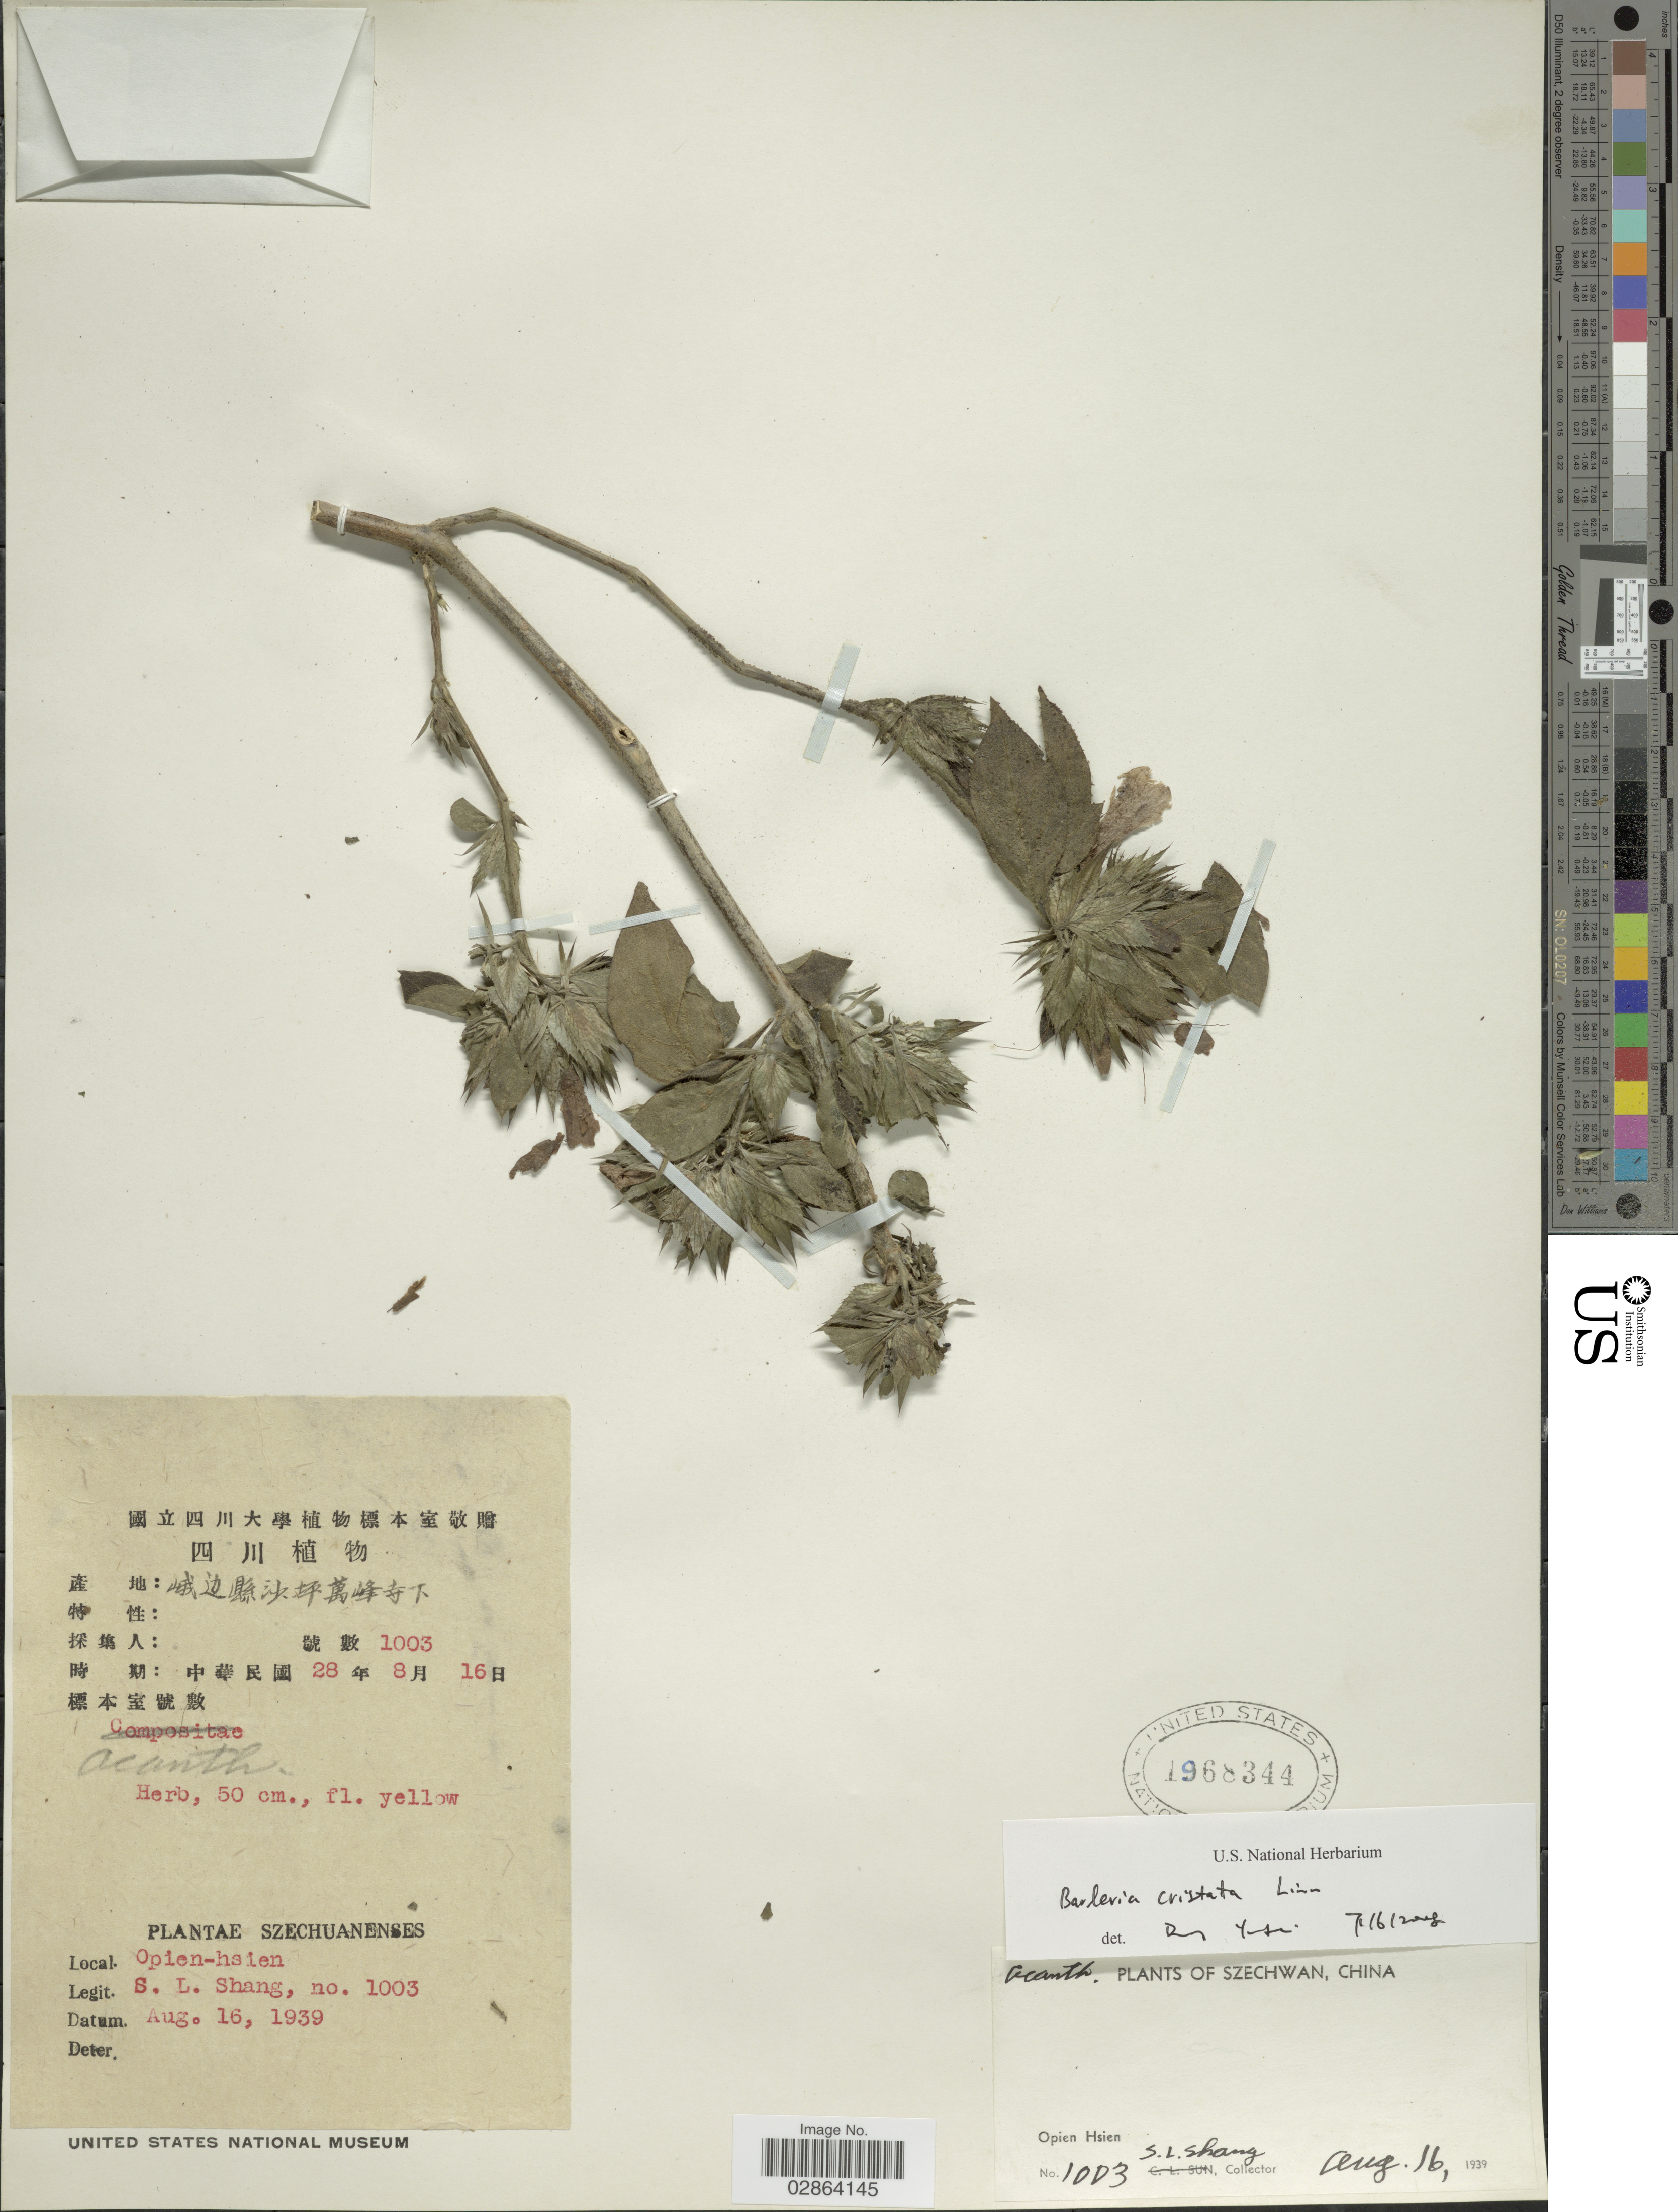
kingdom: Plantae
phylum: Tracheophyta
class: Magnoliopsida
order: Lamiales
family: Acanthaceae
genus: Barleria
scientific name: Barleria cristata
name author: L.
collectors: S. Shang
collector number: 1003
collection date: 1939-08-16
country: China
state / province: Sichuan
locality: Szechwan, Opien Hsien.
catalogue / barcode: US 1968344